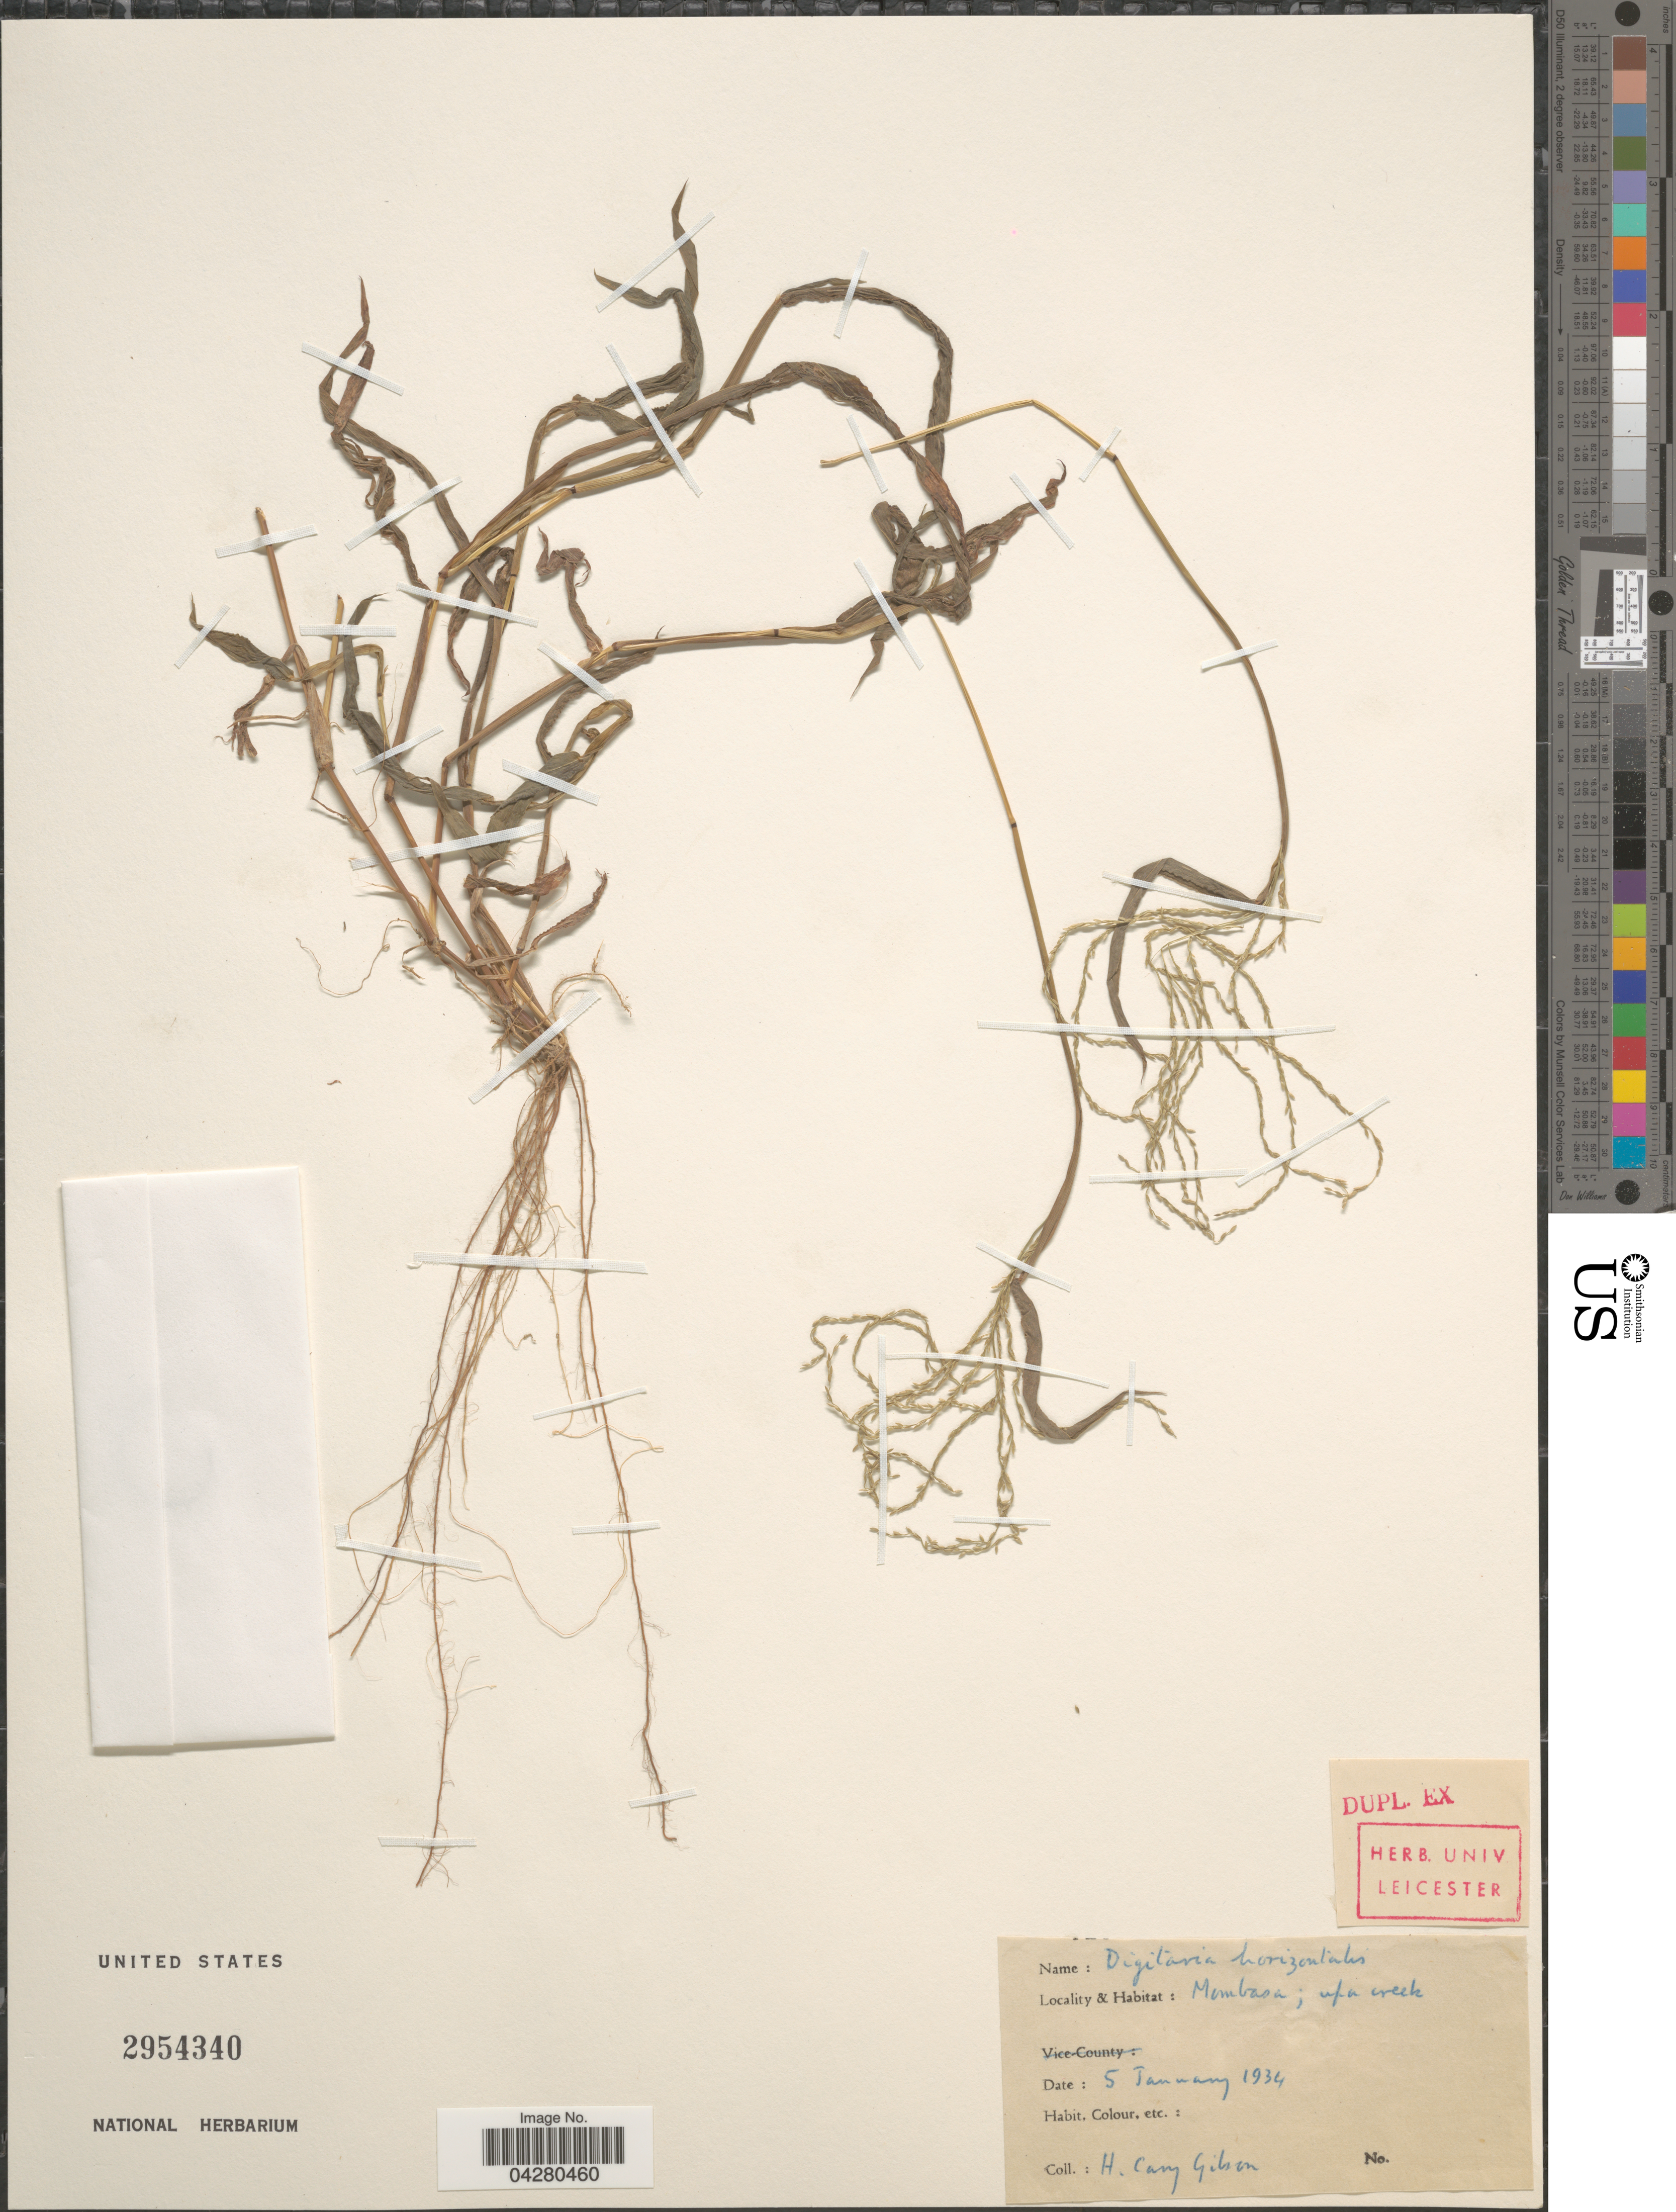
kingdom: Plantae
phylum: Tracheophyta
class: Liliopsida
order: Poales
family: Poaceae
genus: Digitaria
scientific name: Digitaria horizontalis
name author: Willd.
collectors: H. Gibson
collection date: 1934-01-05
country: Kenya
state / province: Mombasa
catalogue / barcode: US 2954340